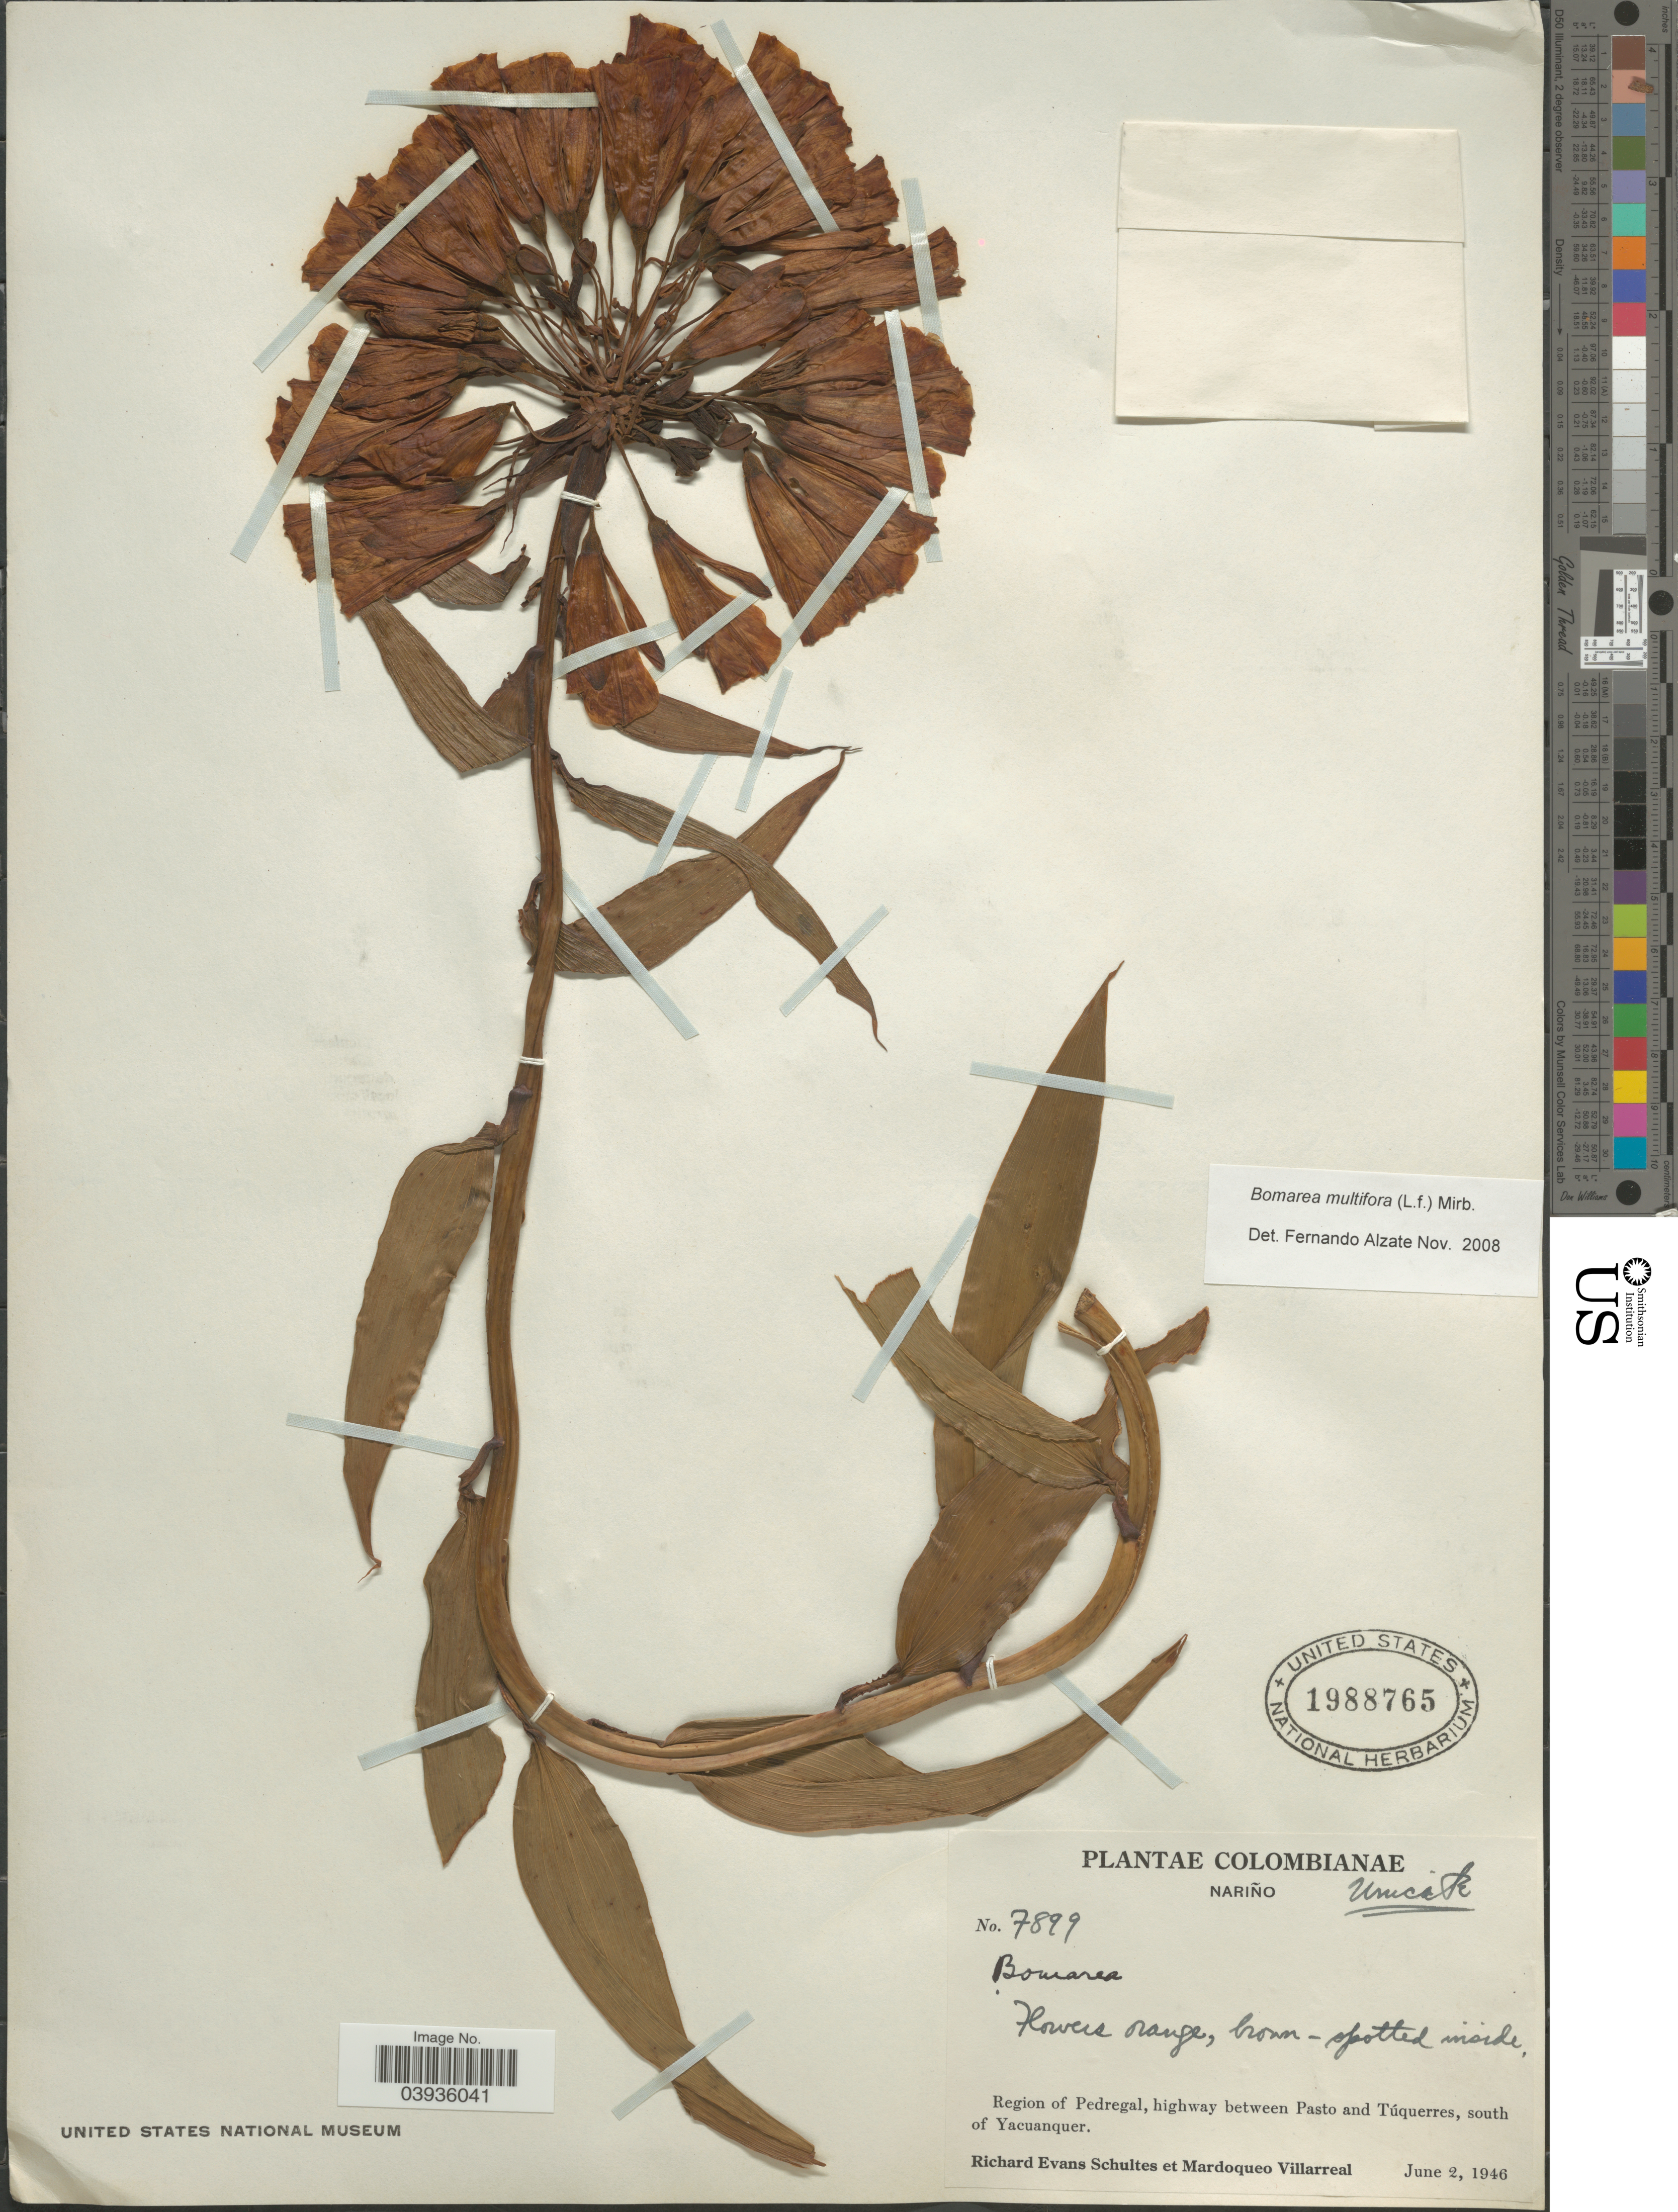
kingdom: Plantae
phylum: Tracheophyta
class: Liliopsida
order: Liliales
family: Alstroemeriaceae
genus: Bomarea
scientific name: Bomarea multiflora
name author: (L. f.) Mirb.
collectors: R. E. Schultes & M. Villarreal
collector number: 7899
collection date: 1946-06-02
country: Colombia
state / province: Nariño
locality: Region of Pedregal, highway between Pasto and Túquerres, south of Yacuanquer.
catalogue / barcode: US 1988765